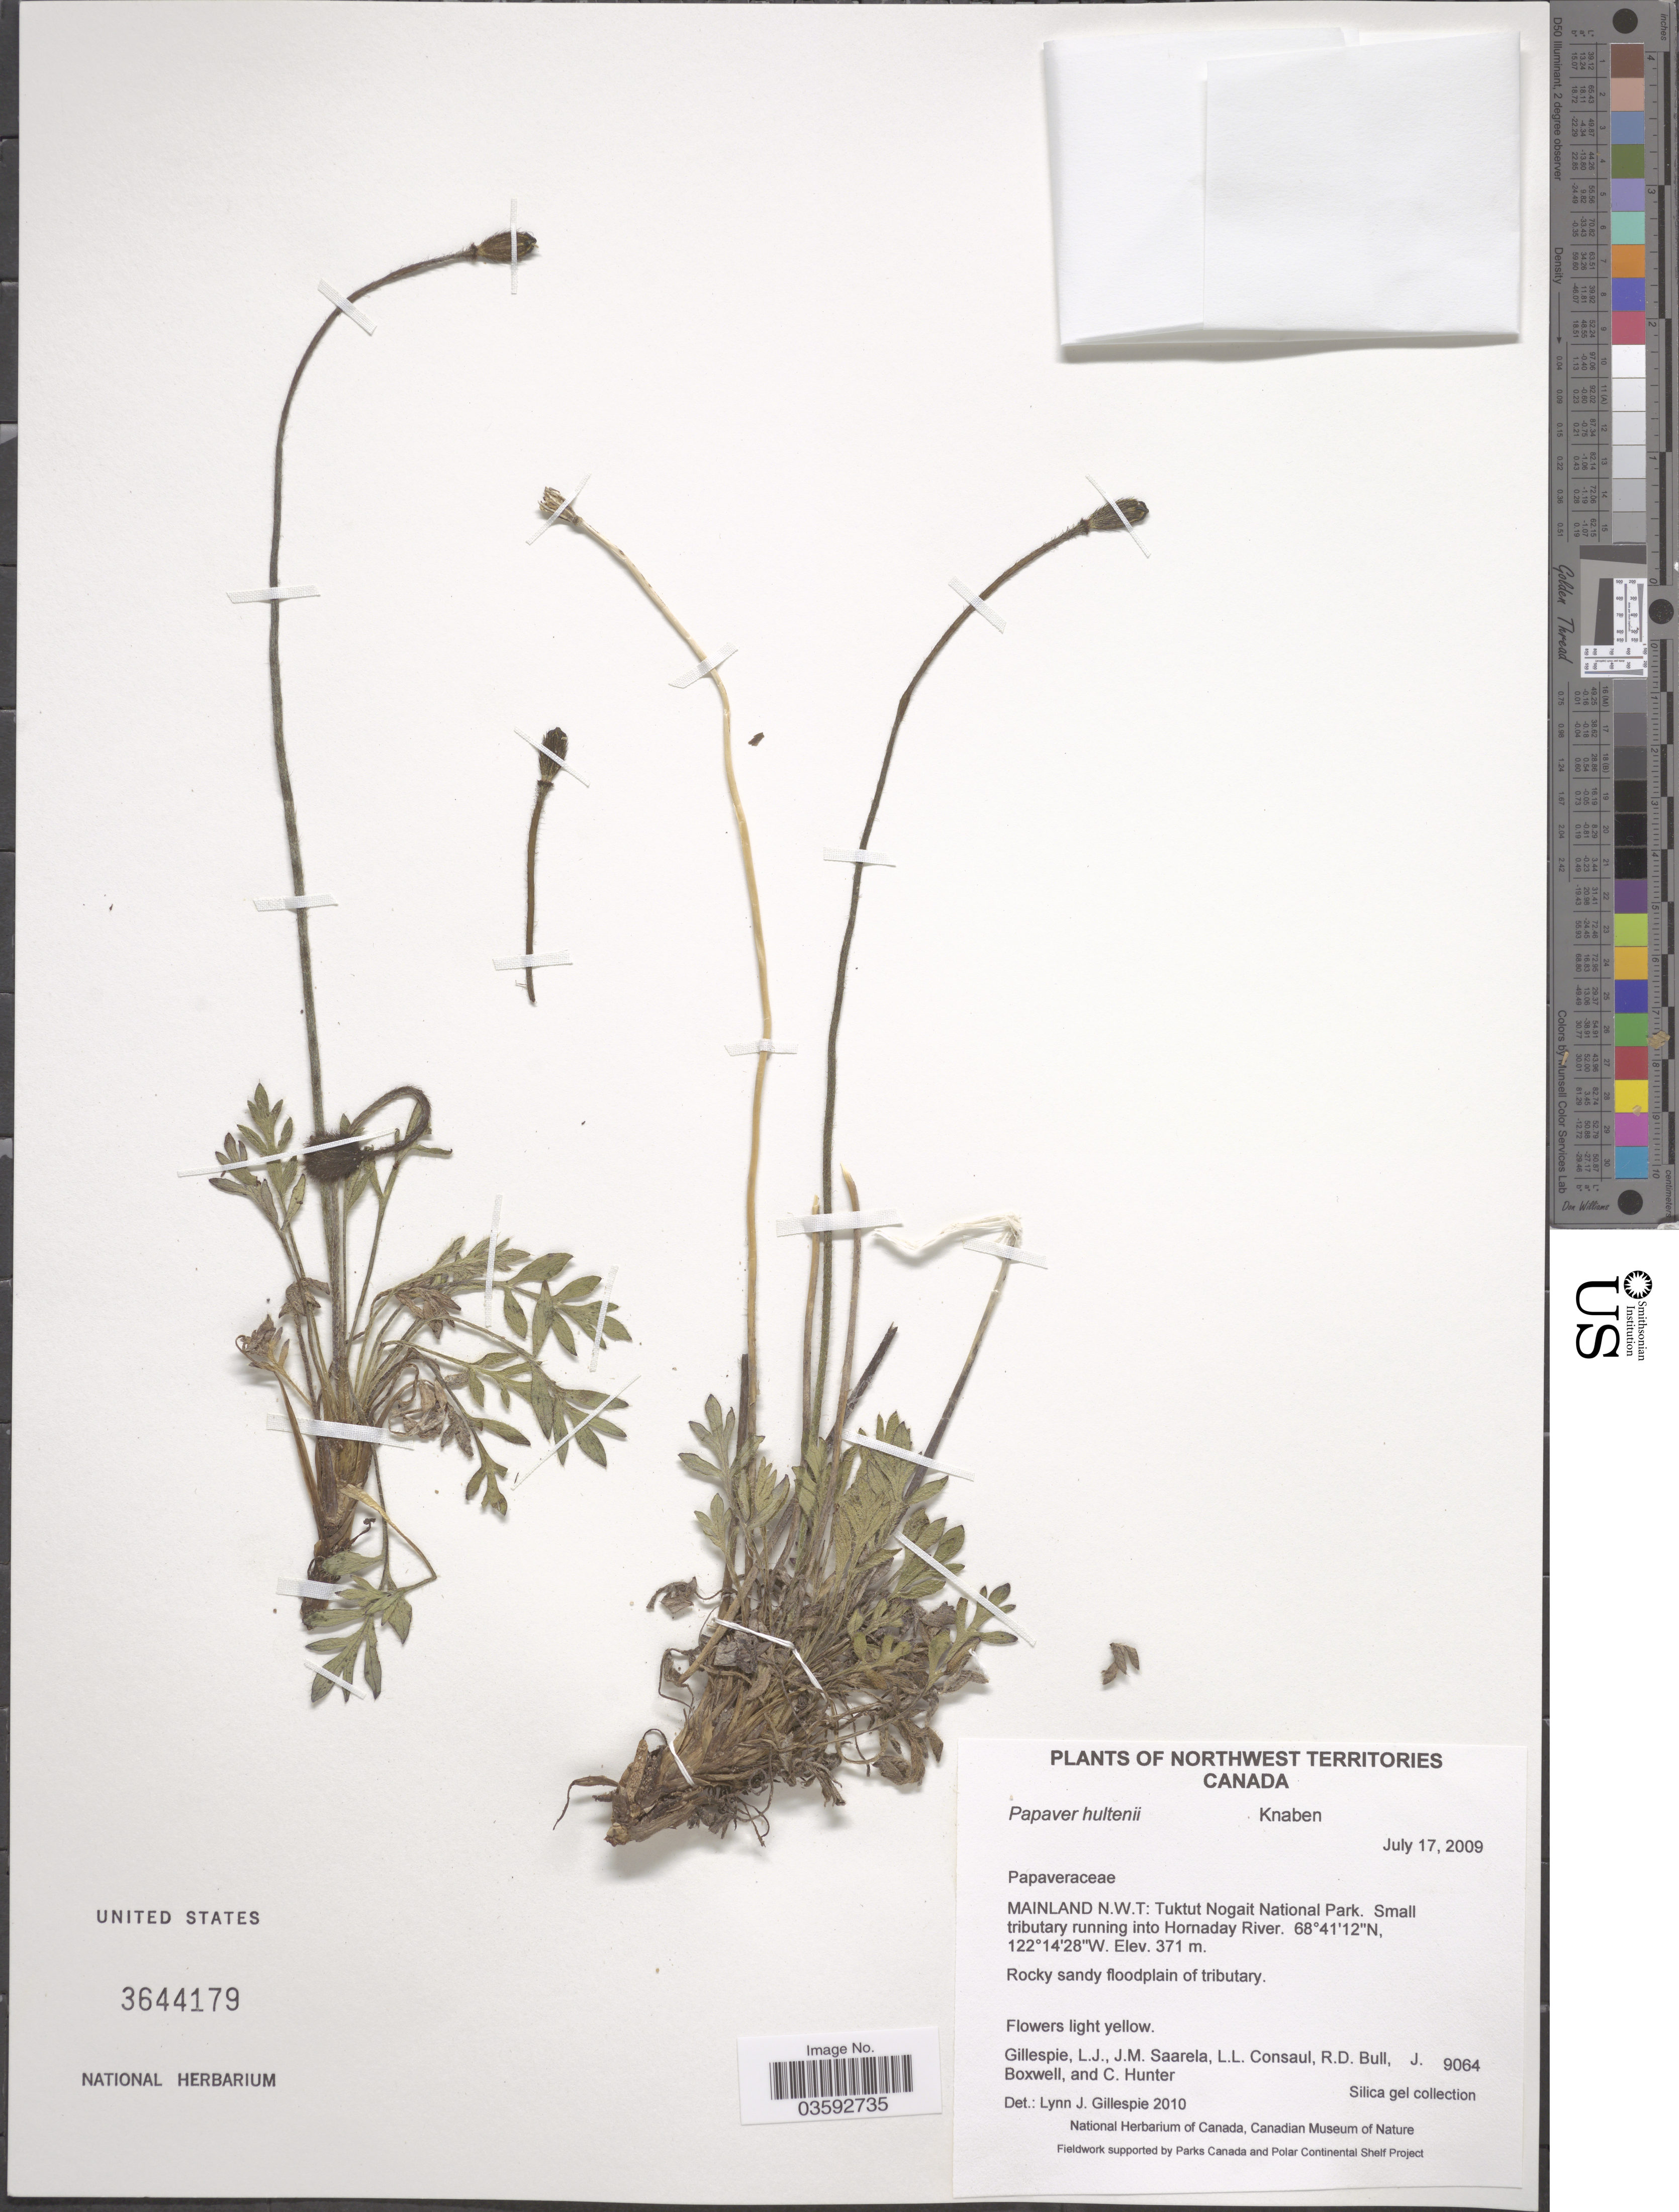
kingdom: Plantae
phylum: Tracheophyta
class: Magnoliopsida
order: Ranunculales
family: Papaveraceae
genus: Papaver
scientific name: Papaver hultenii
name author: Knaben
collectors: L. Gillespie, J. Saarela, L. Consaul, R. Bull & et al.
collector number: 9064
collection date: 2009-07-17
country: Canada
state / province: Northwest Territories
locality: Mainland N.W.T.: Tuktut Nogait National Park. Small tributary running into Hornaday River.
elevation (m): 371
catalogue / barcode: US 3644179